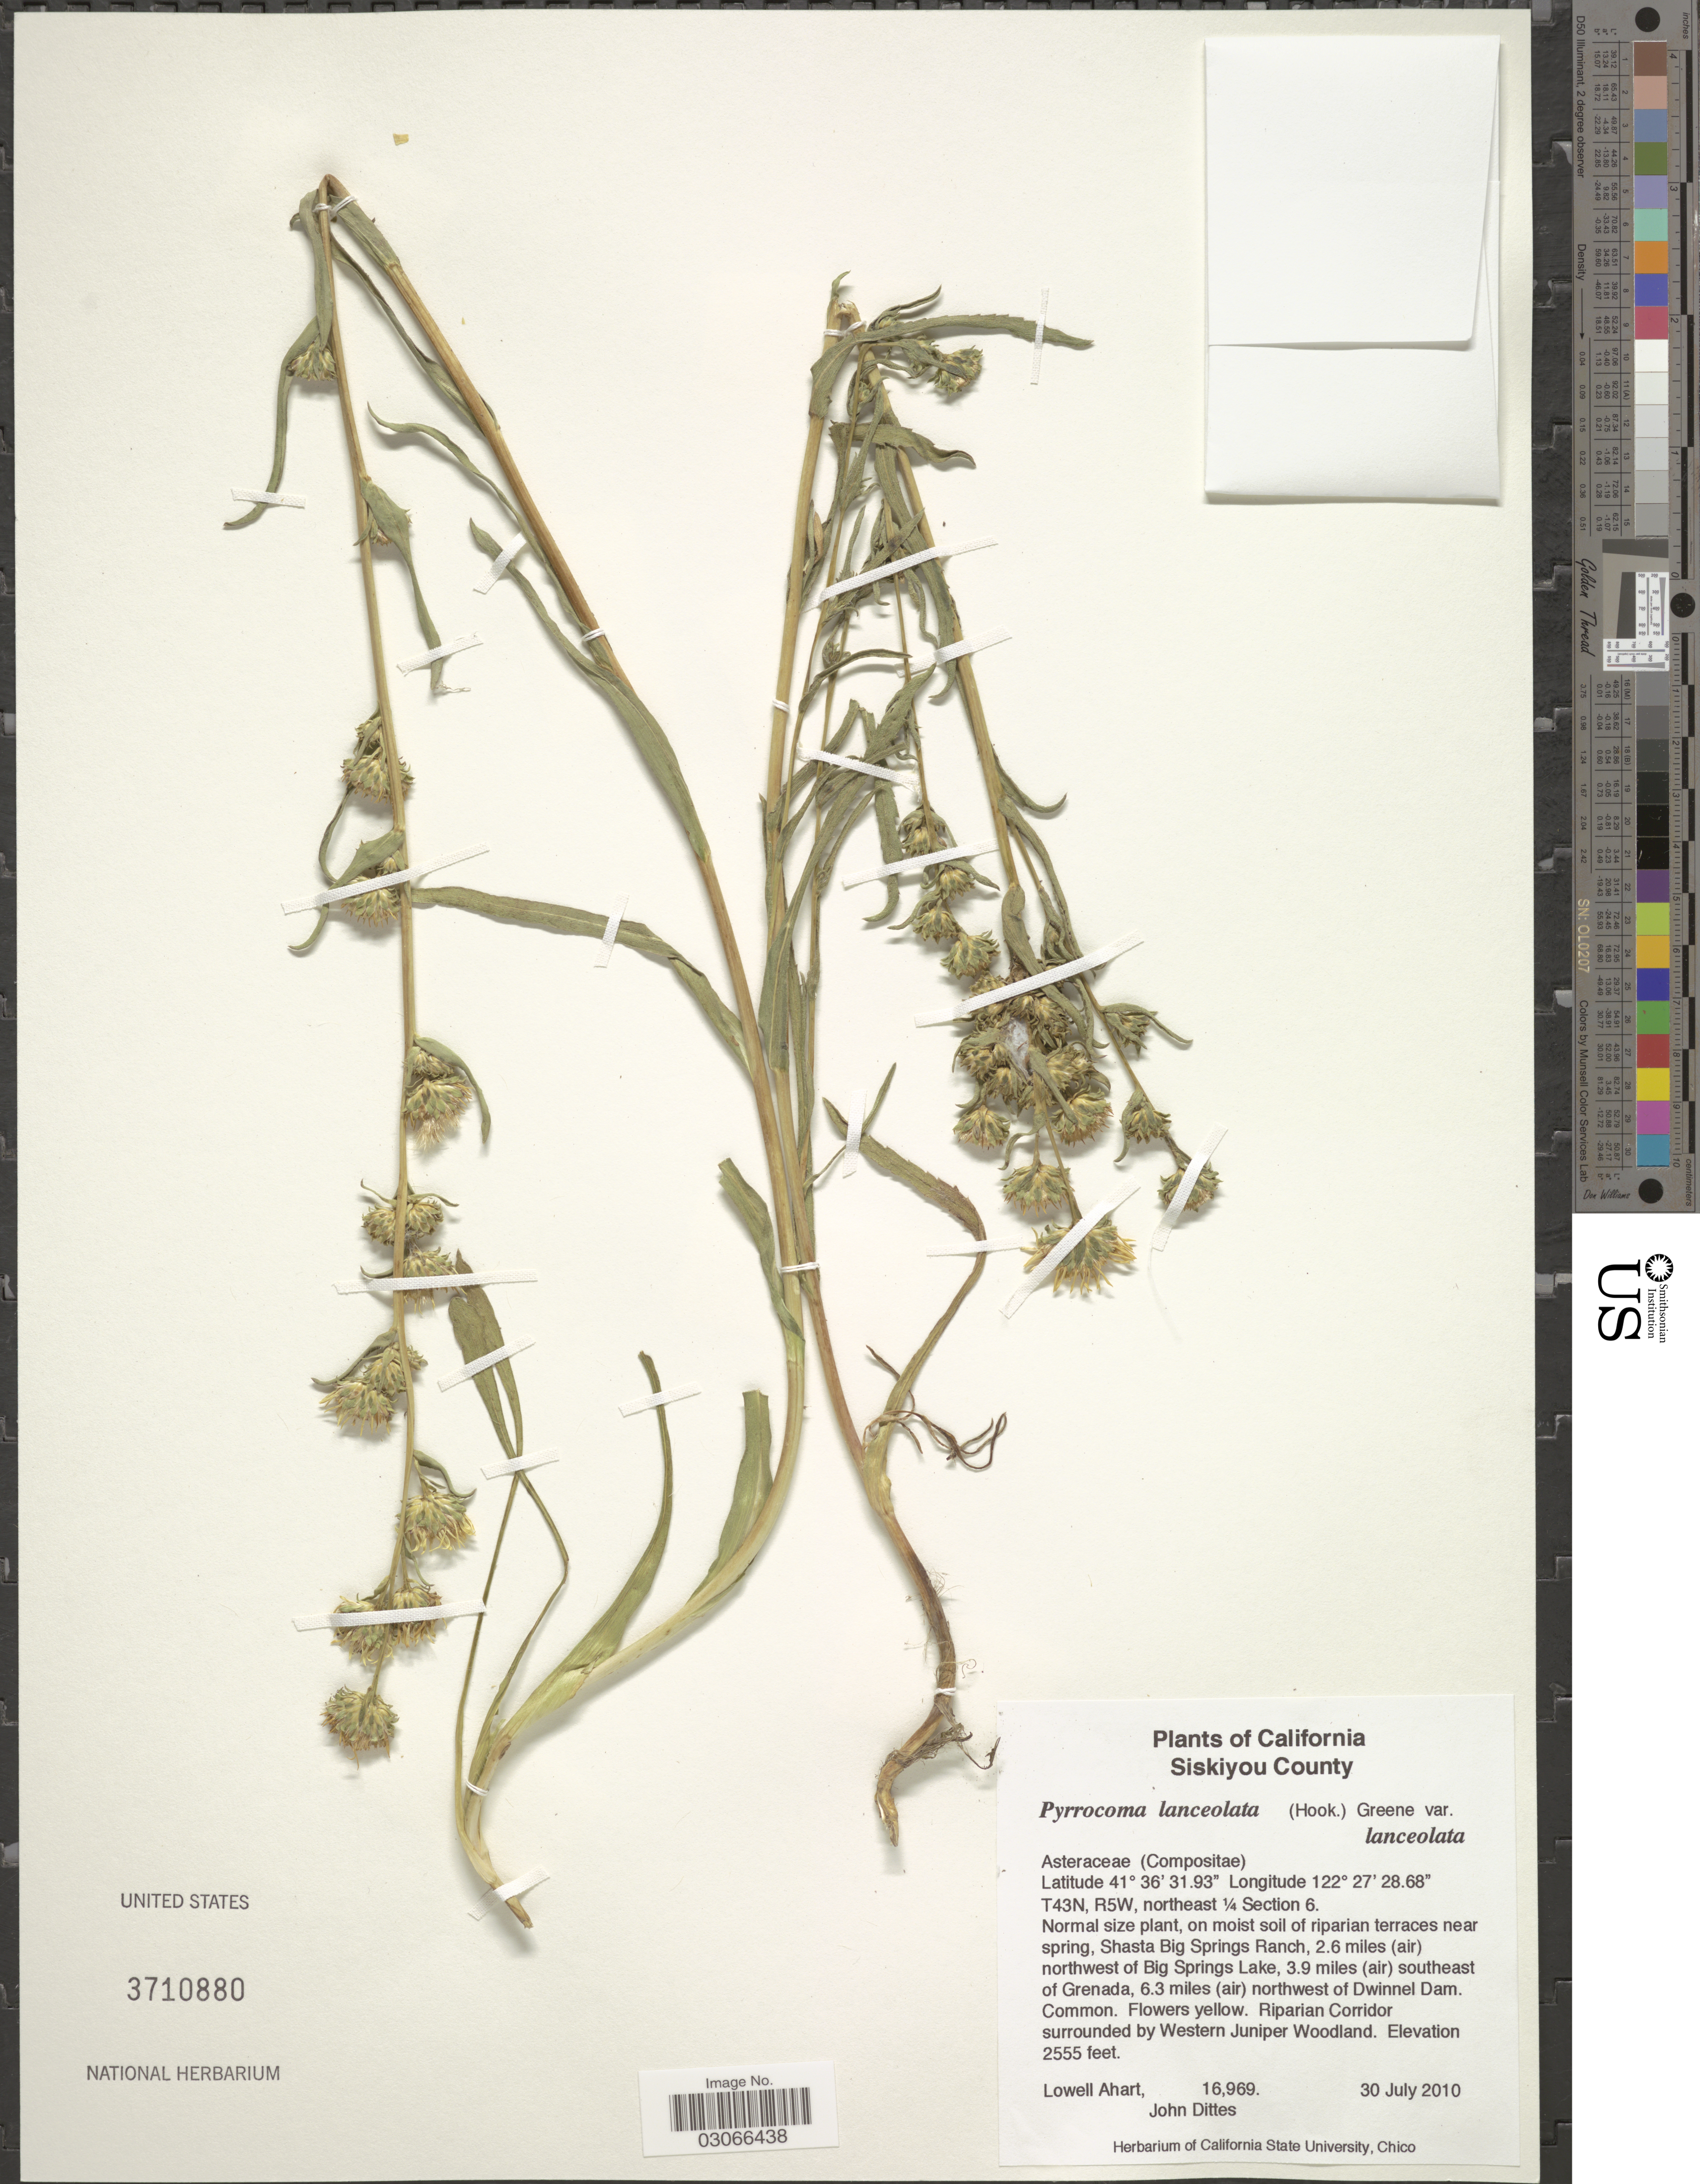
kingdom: Plantae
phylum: Tracheophyta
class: Magnoliopsida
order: Asterales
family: Asteraceae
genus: Pyrrocoma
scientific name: Pyrrocoma lanceolata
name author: (Hook.) S.W. Greene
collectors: L. Ahart & J. Dittes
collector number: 16969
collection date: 2010-07-30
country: United States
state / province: California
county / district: Siskiyou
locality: Siskiyou County. T43N, R5W, northeast ¼ Section 6, on moist soil of riparian terraces near spring, Shasta Big Springs Ranch, 2.6 miles (air) northwest of Big Springs Lake, 3.9 miles (air) southeast of Grenada, 6.3 miles (air) northwest of Dwinnel Dam.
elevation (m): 779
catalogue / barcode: US 3710880